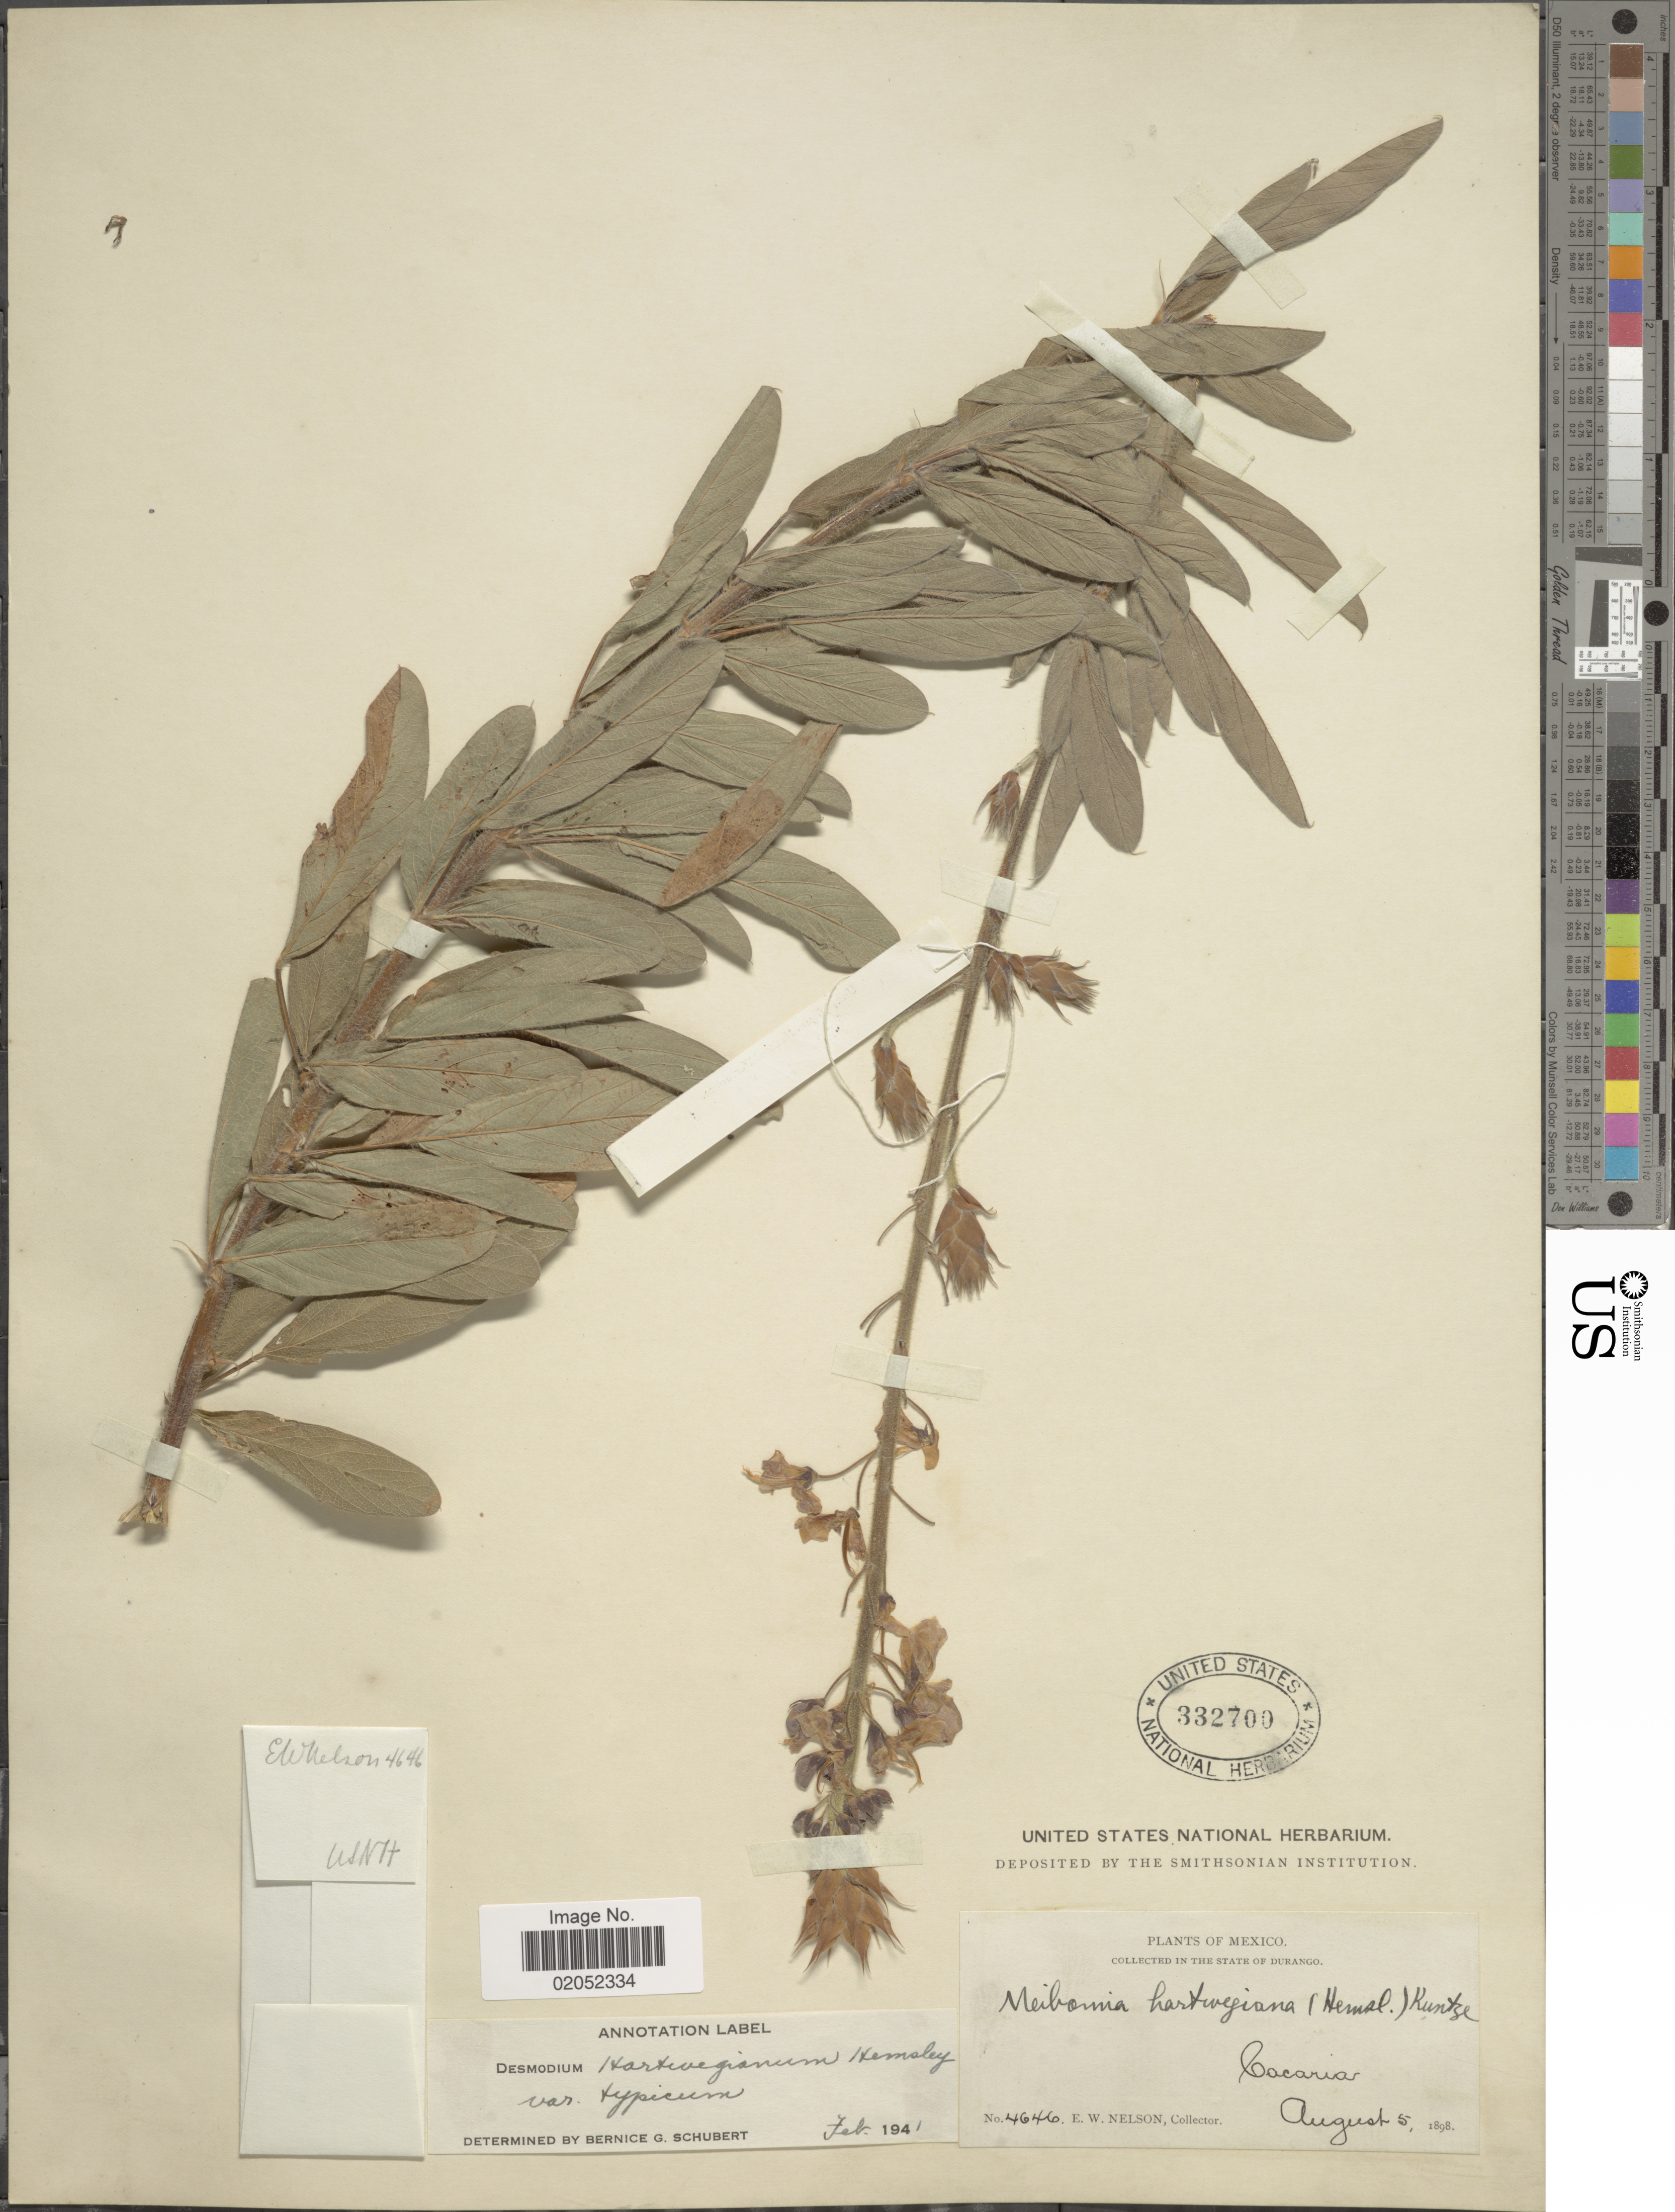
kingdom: Plantae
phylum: Tracheophyta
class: Magnoliopsida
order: Fabales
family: Fabaceae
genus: Desmodium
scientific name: Desmodium hartwegianum var. hartwegianum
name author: Hemsl.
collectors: E. W. Nelson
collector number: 4646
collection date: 1898-08-05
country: Mexico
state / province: Durango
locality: State of Durango. Cacaria.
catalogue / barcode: US 332700